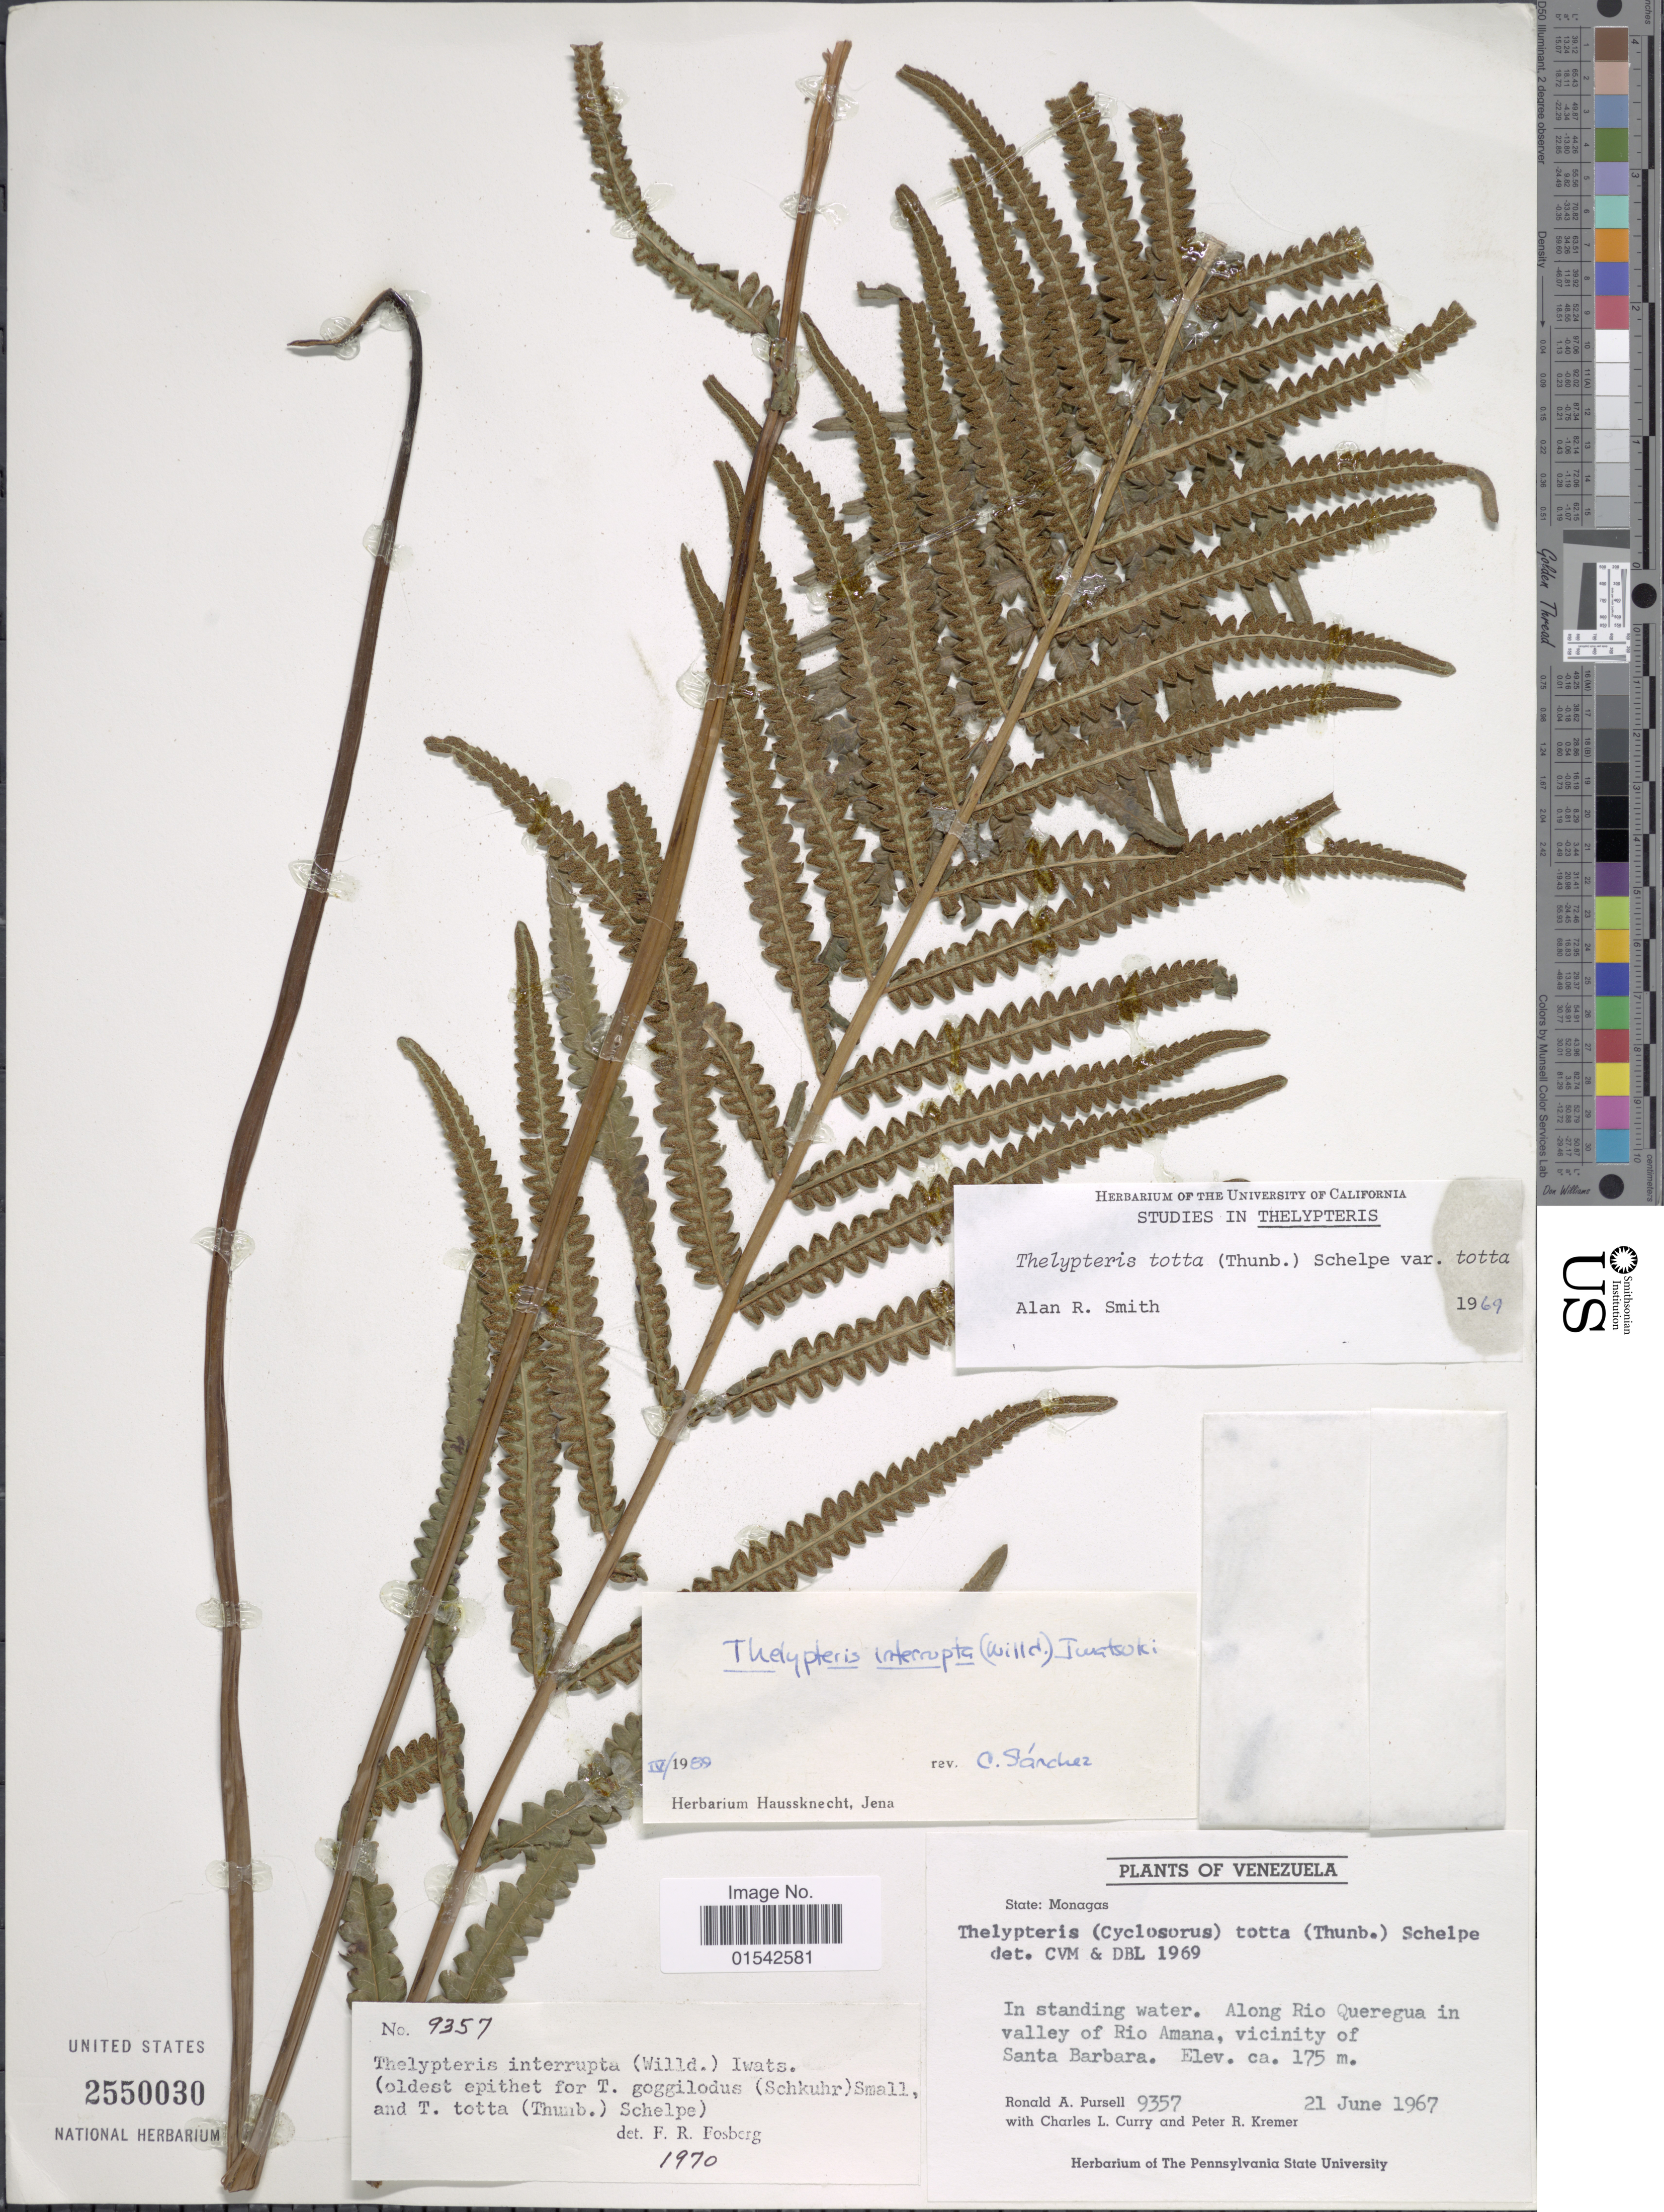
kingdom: Plantae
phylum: Tracheophyta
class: Polypodiopsida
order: Polypodiales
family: Thelypteridaceae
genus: Cyclosorus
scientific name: Cyclosorus interruptus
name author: (Willd.) H. Itô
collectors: R. A. Pursell, C. L. Curry & P. R. Kremer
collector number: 9357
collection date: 1967-06-21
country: Venezuela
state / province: Monagas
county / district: Santa Bárbara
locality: In standing water. Along Rio Queregua in valley of Rio Amana, vicinity of Santa Bárbara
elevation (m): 175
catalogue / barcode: US 2550030